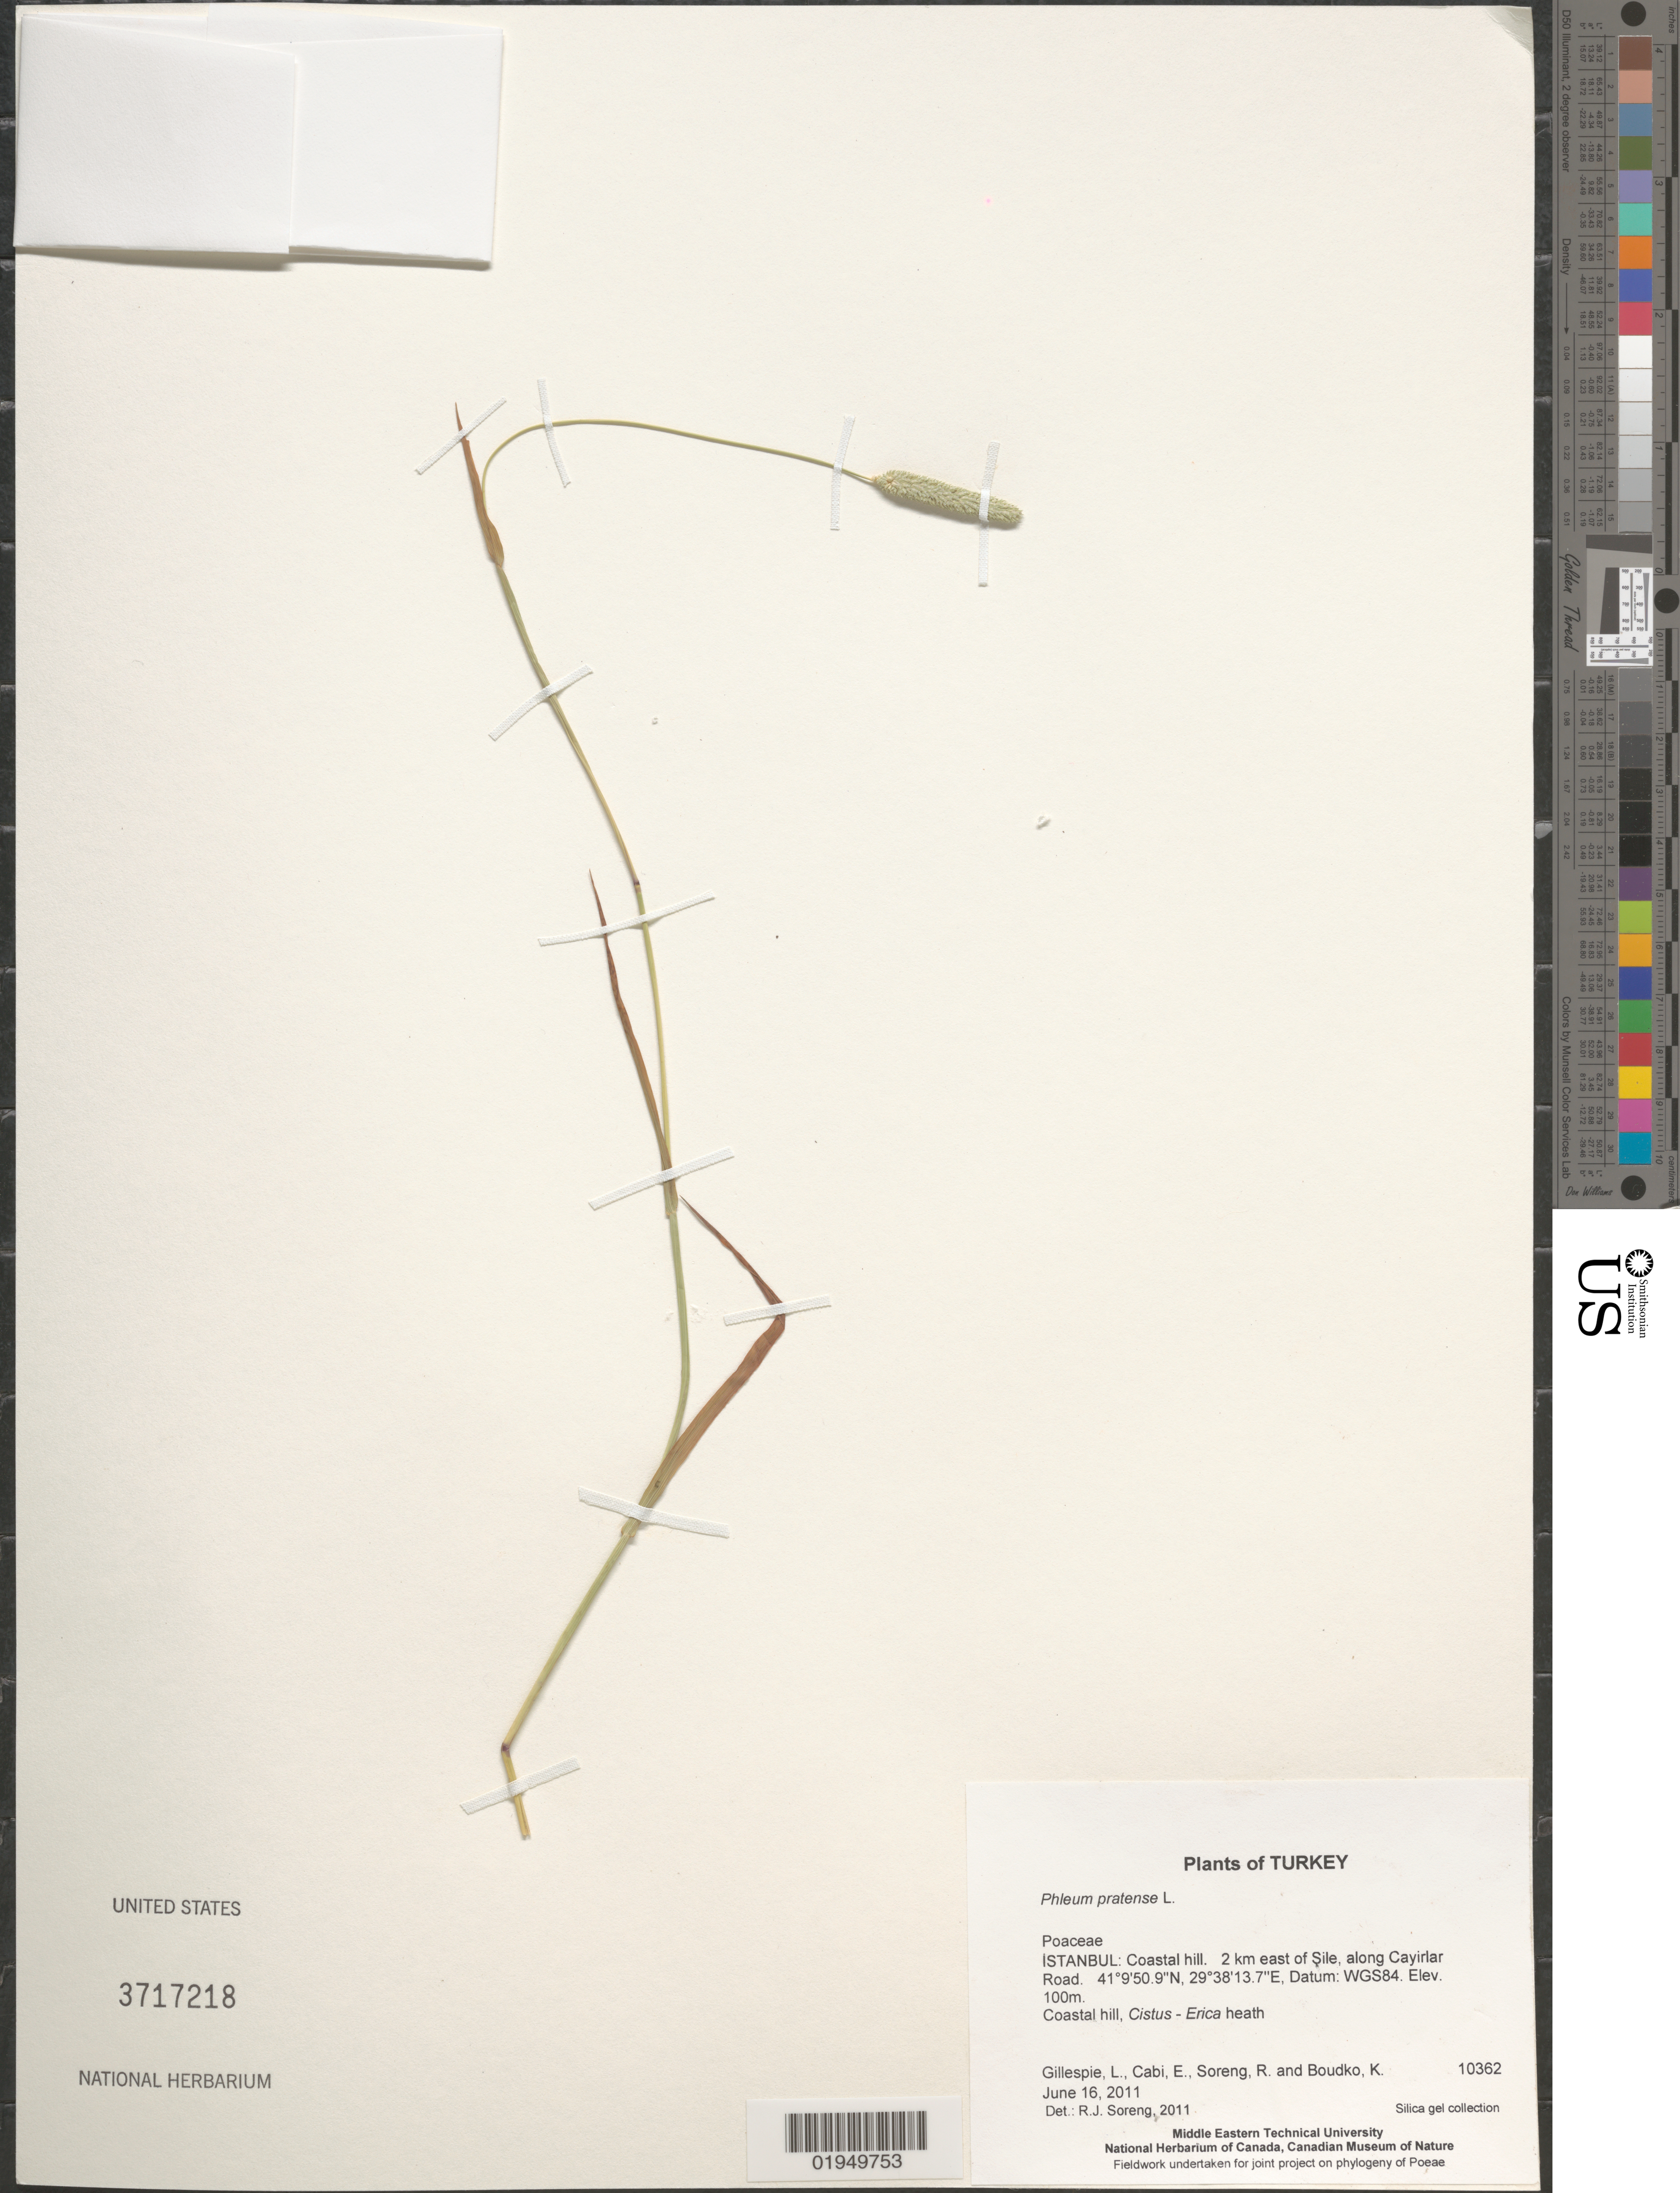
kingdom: Plantae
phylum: Tracheophyta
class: Liliopsida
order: Poales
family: Poaceae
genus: Phleum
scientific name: Phleum pratense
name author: L.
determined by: Soreng, Robert J., Research Associate (BOT), Smithsonian Institution - National Museum of Natural History (UNITED STATES)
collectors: L. J. Gillespie, E. Cabi, R. J. Soreng & K. Boudko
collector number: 10362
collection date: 2011-06-16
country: Turkey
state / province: Istanbul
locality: Coastal hill. 2 km east of Sile, along Cayirlar Road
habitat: Coastal hill, Cistus - Erica Heath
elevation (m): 100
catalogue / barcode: US 3717218